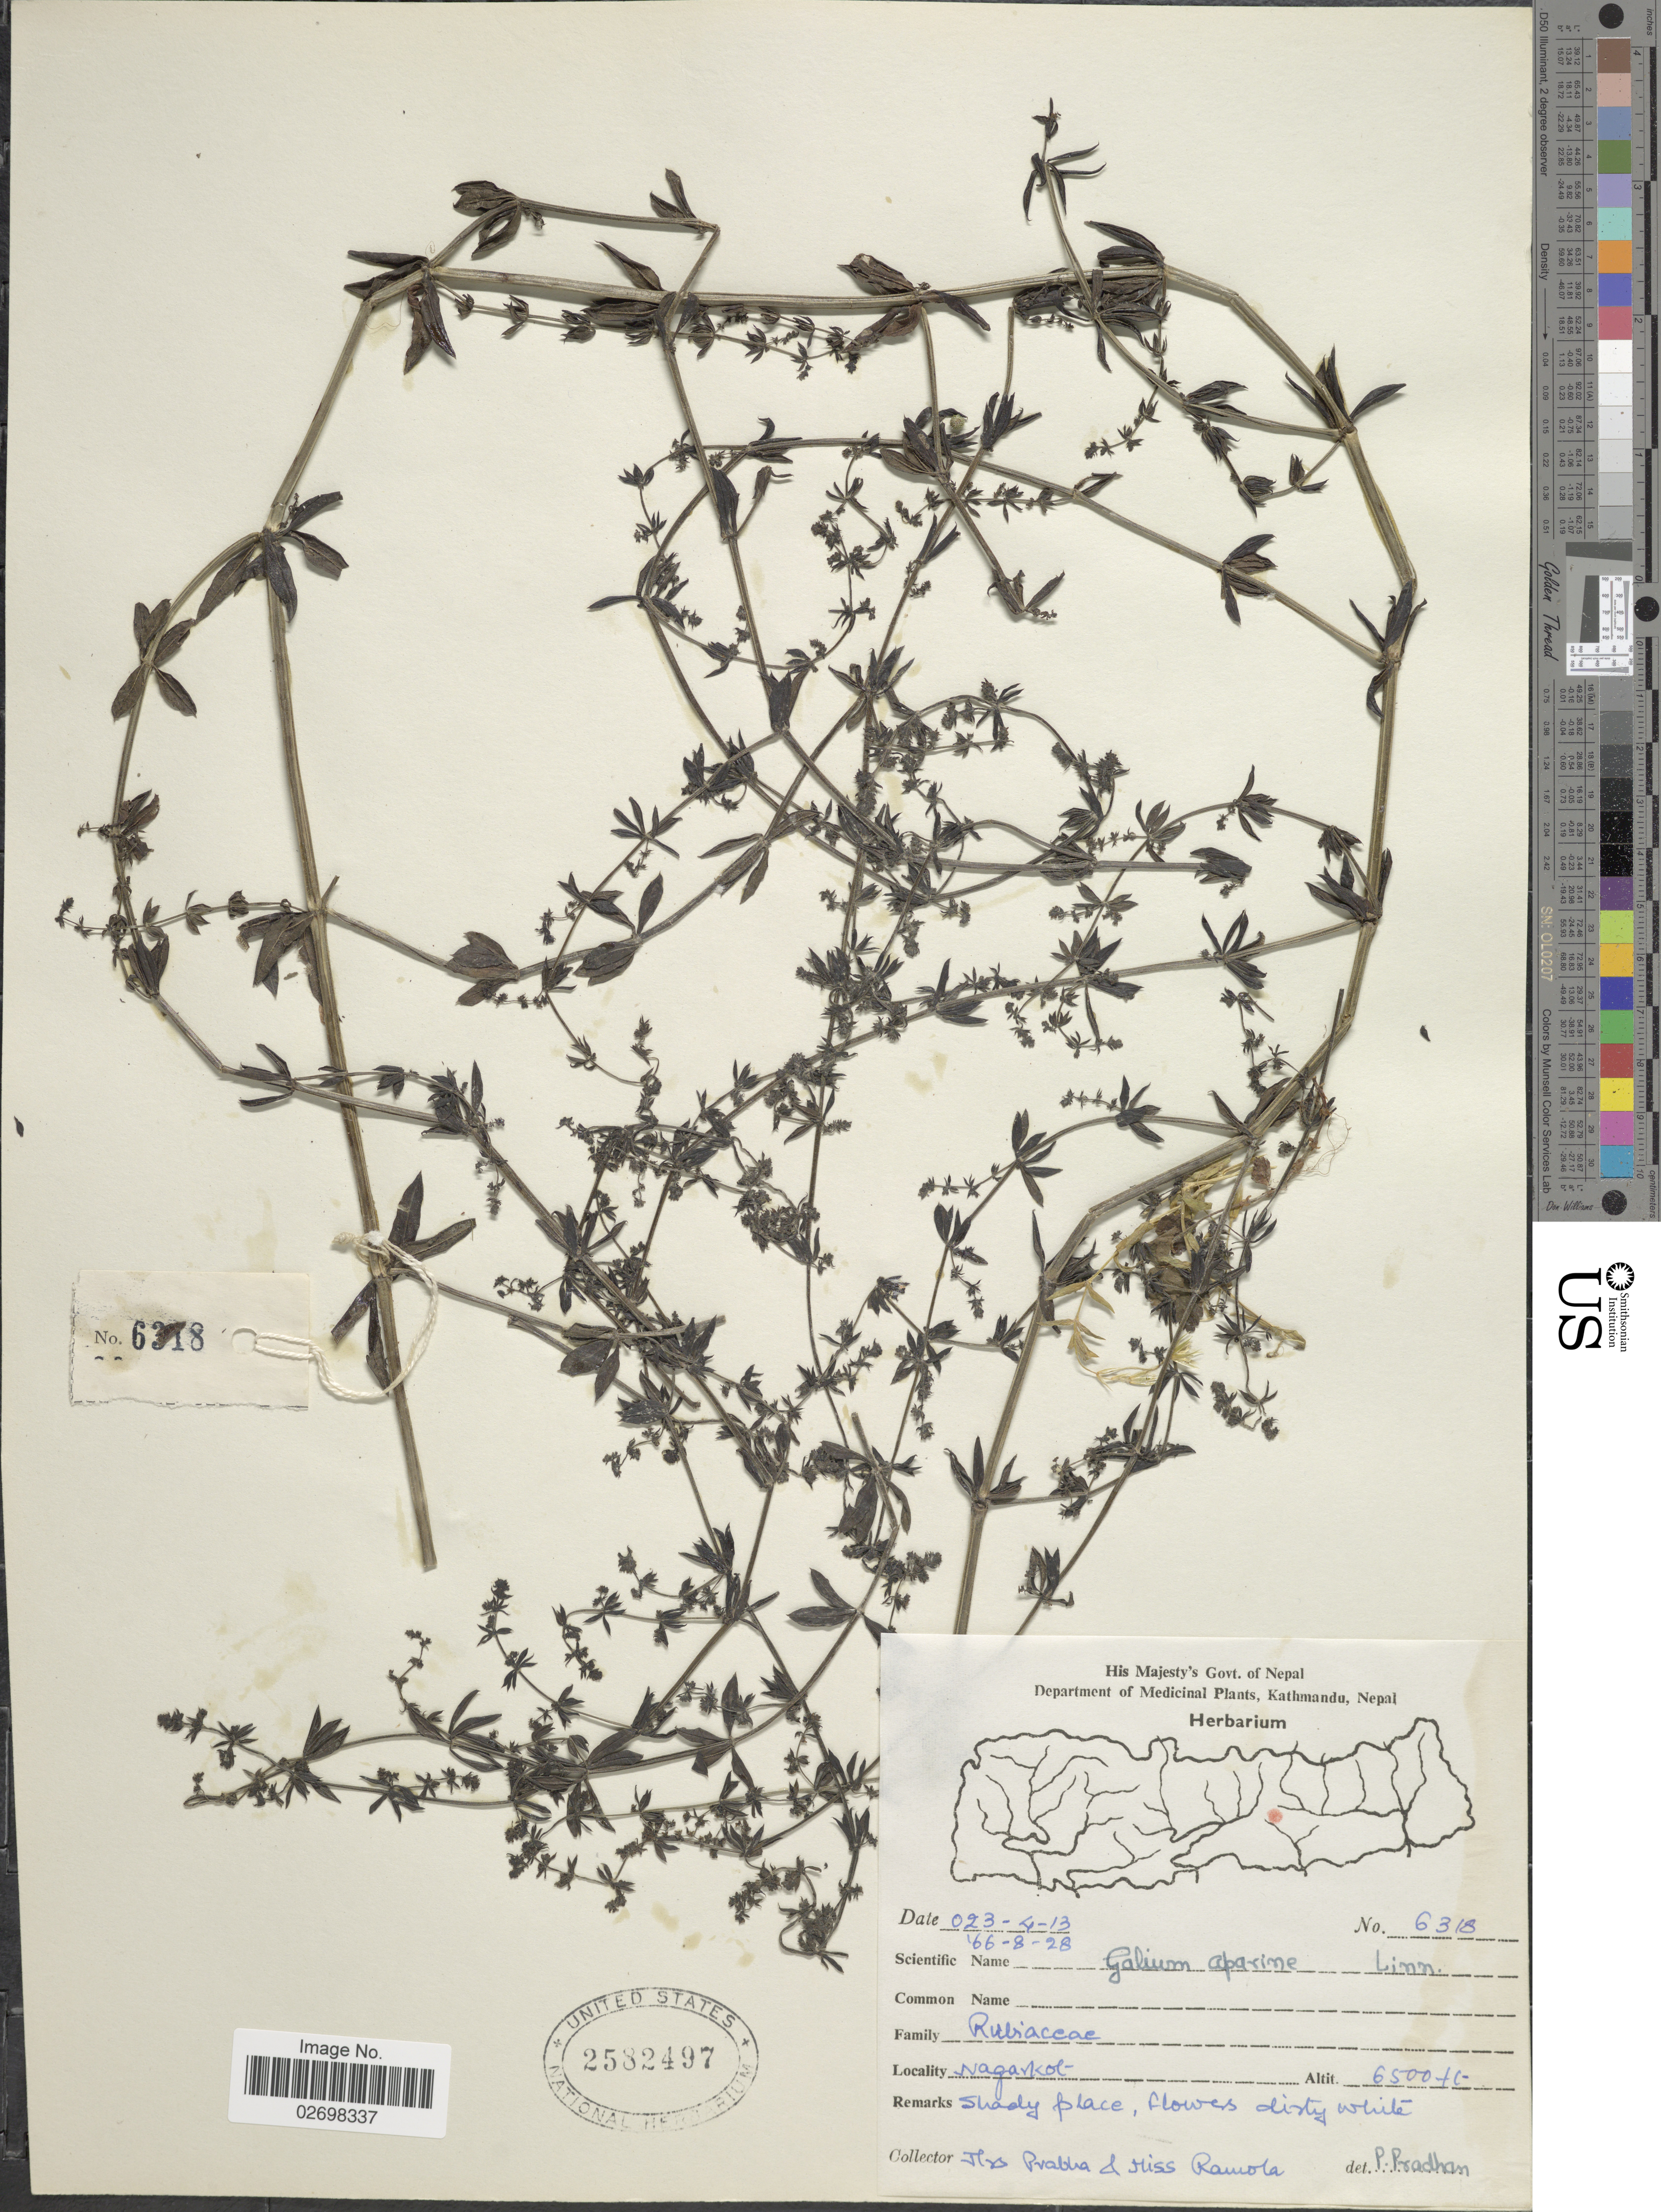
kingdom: Plantae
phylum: Tracheophyta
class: Magnoliopsida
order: Gentianales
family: Rubiaceae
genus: Galium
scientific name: Galium aparine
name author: L.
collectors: P. Pradhan & R. Thapa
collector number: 6318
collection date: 1966-08-28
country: Nepal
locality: Nagakot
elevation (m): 1981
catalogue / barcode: US 2582497